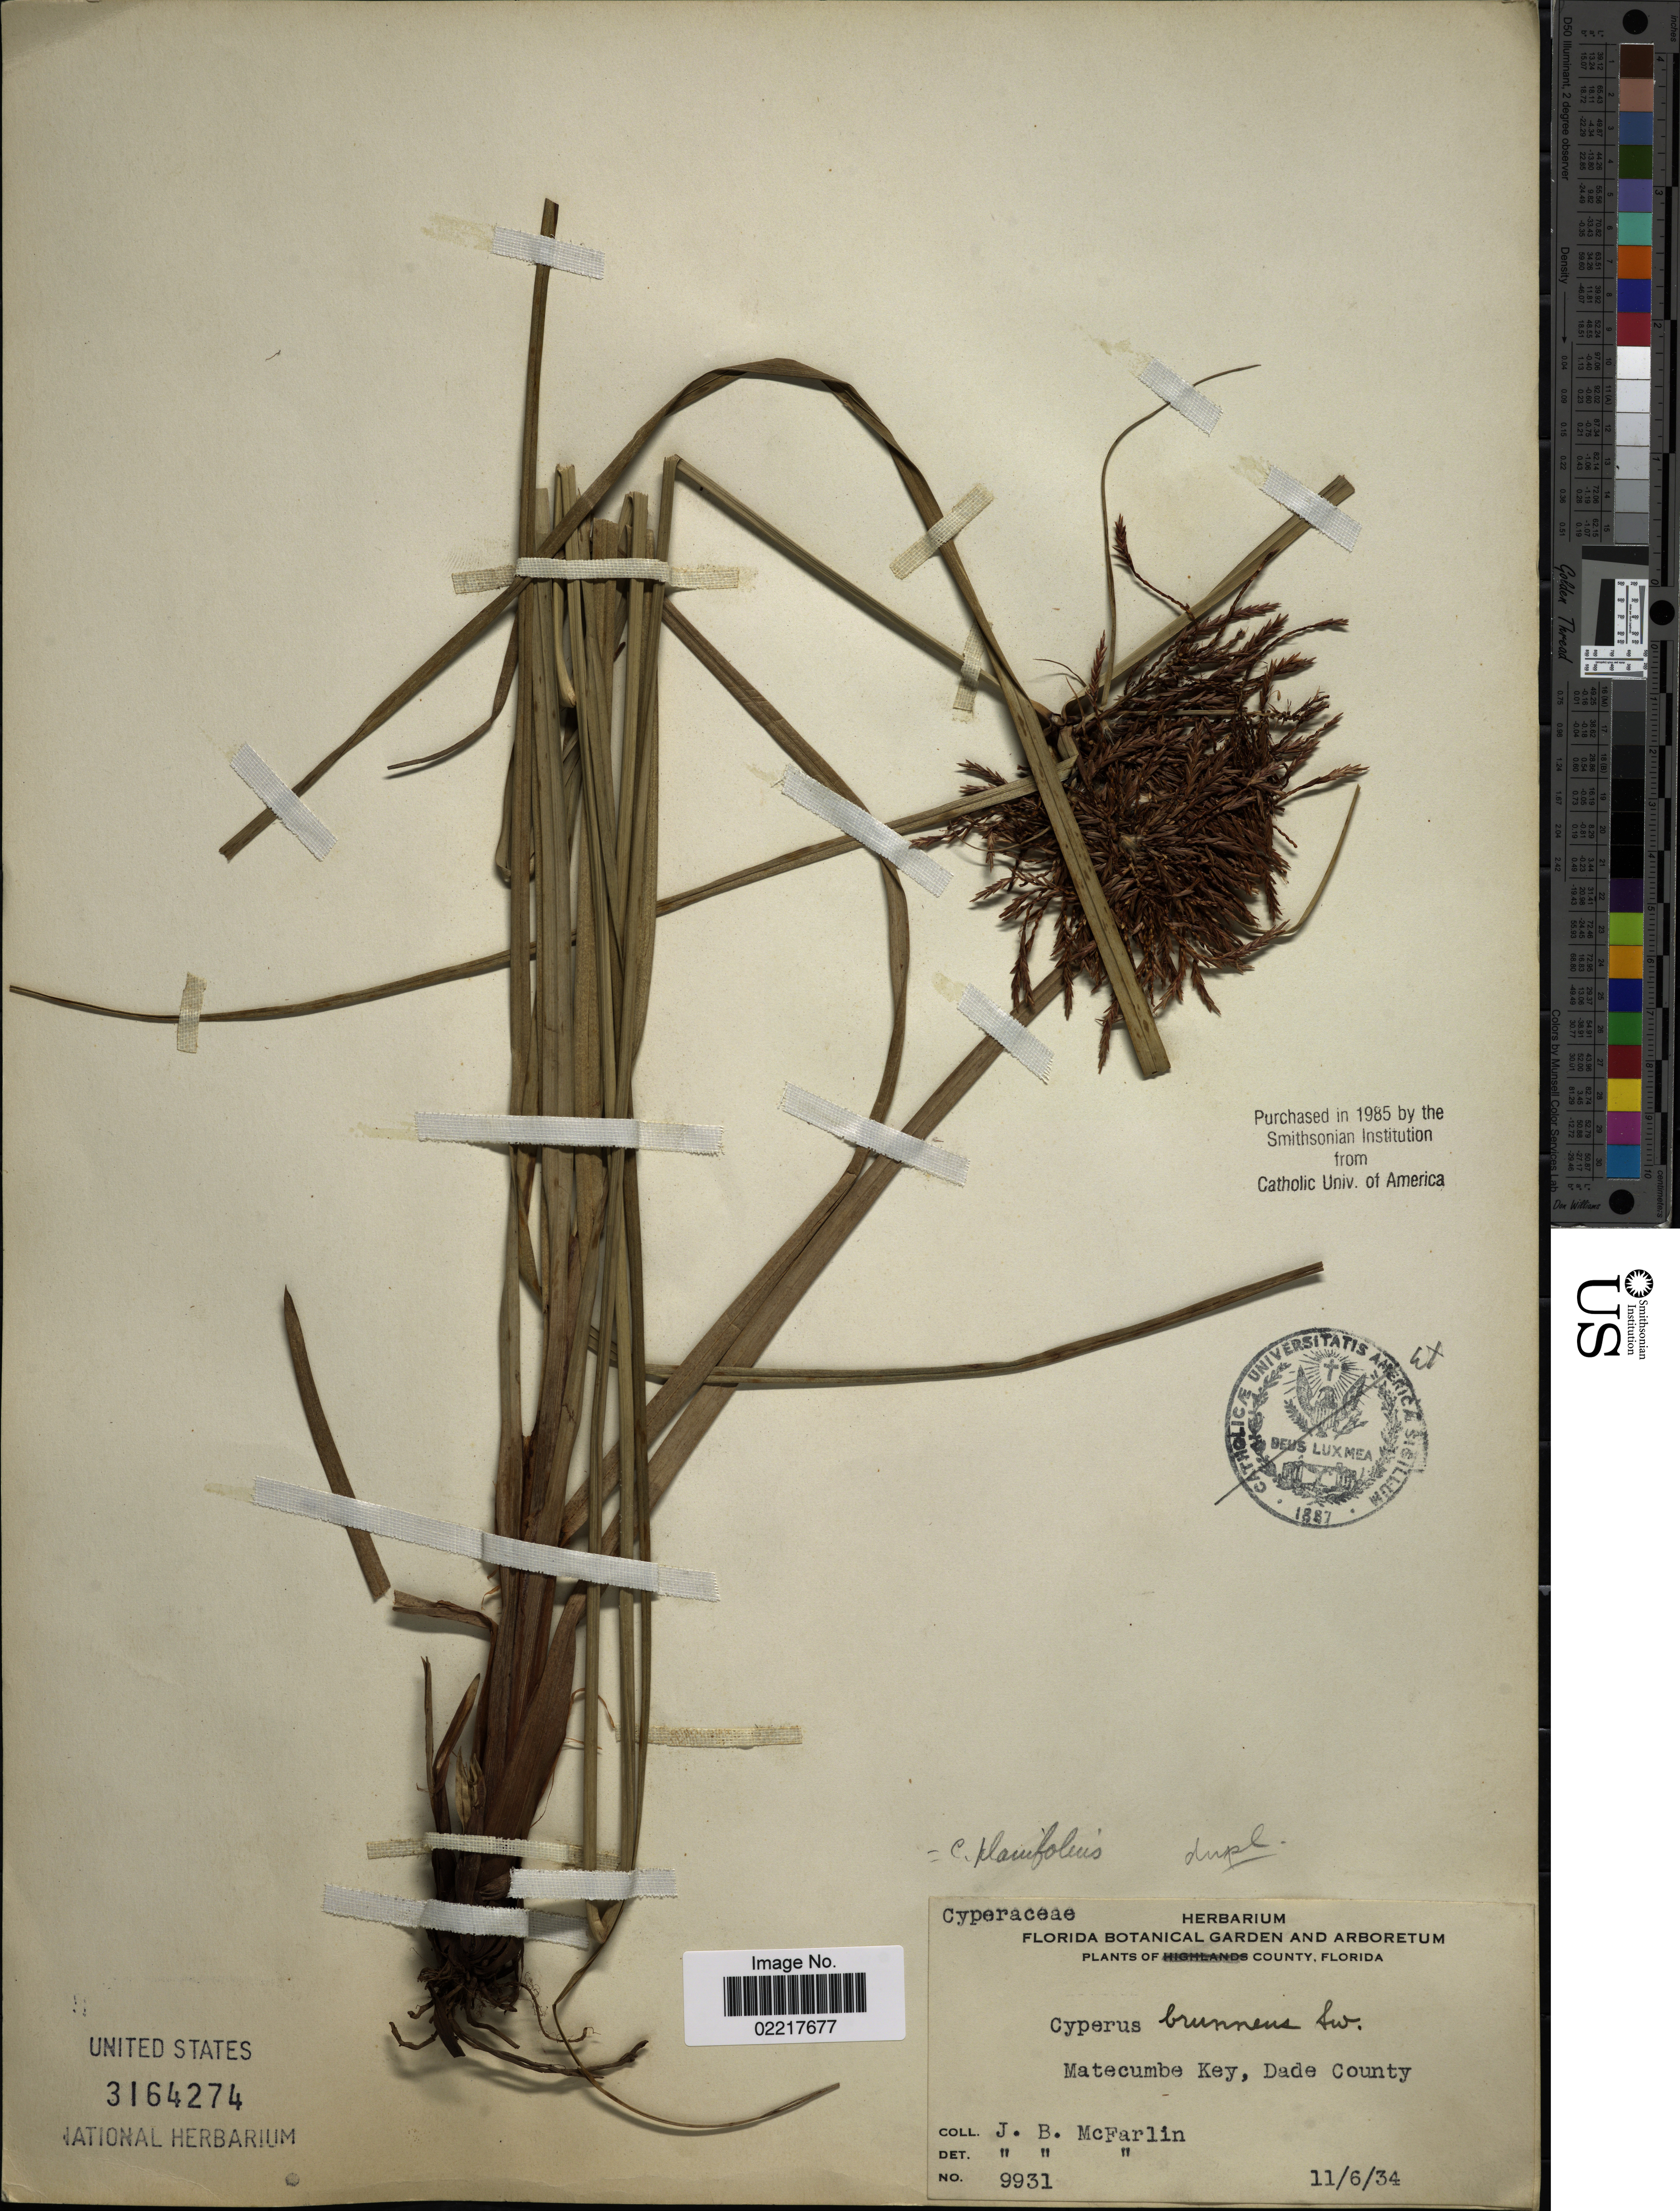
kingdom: Plantae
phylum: Tracheophyta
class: Liliopsida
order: Poales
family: Cyperaceae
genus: Cyperus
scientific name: Cyperus planifolius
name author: Rich.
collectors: J. McFarlin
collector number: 9931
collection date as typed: Transcribed d/m/y: 6/11/34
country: United States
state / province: Florida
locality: Matecumbe Key, Dade County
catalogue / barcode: US 3164274